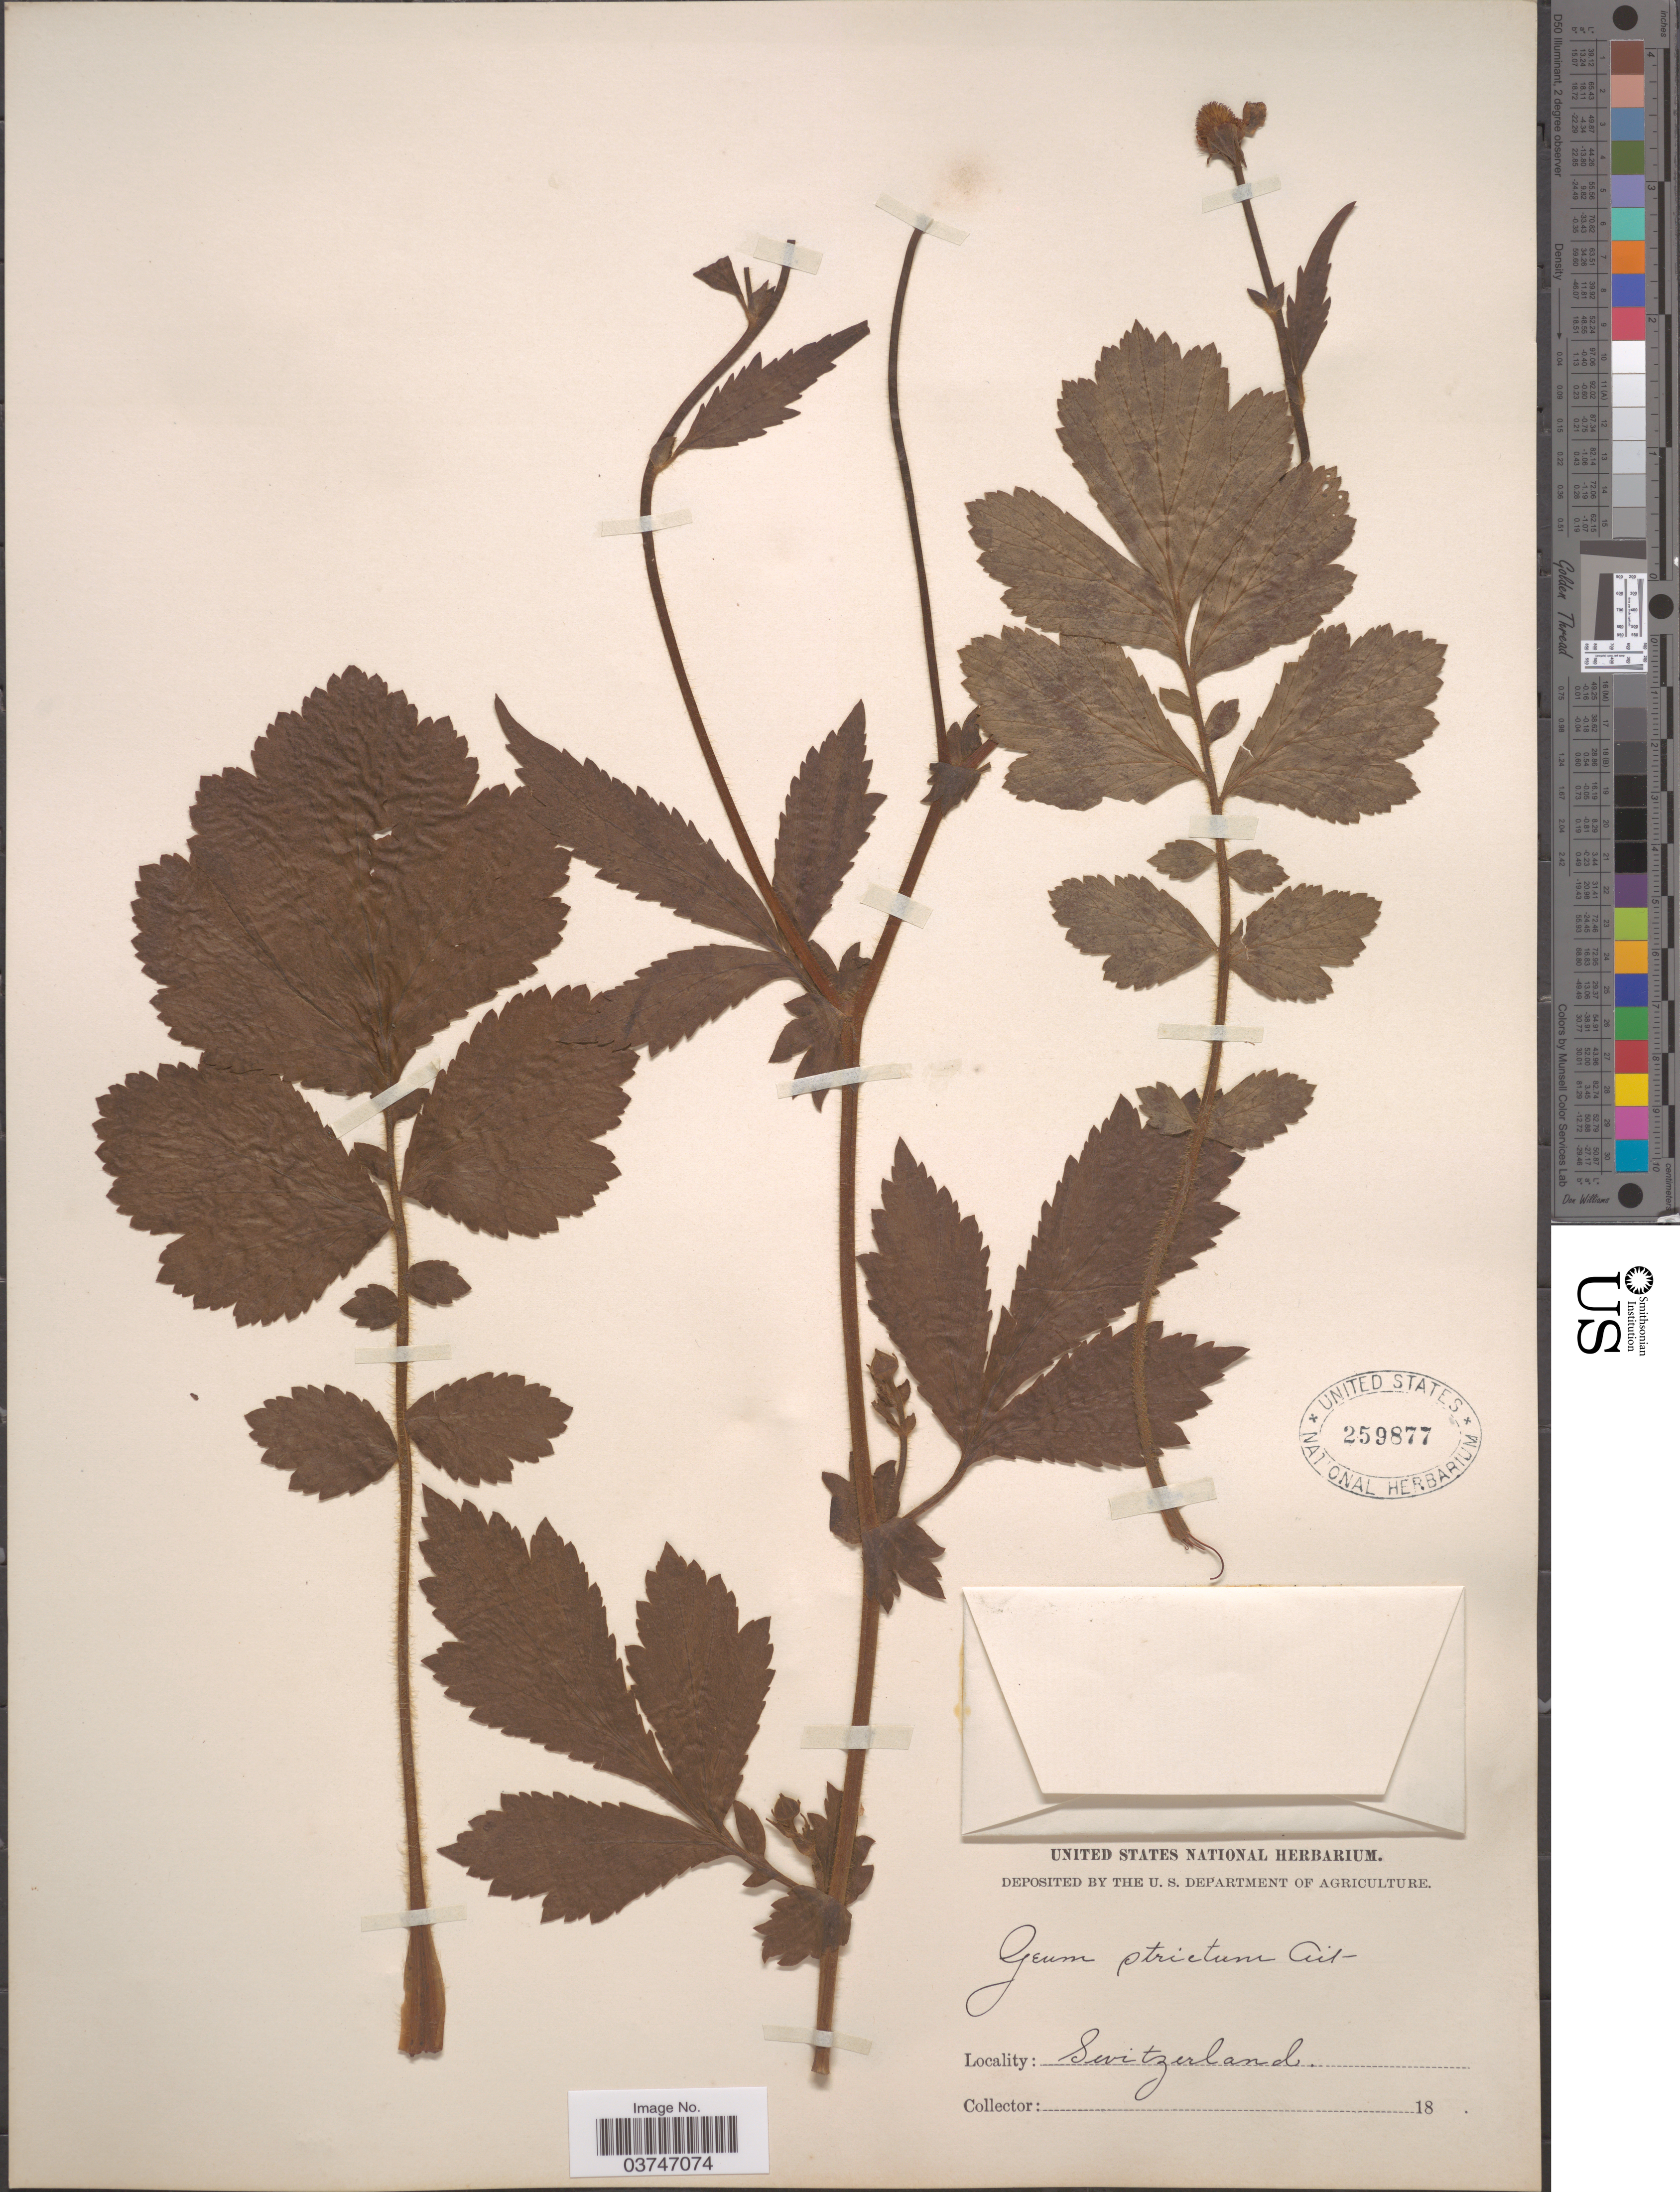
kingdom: Plantae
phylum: Tracheophyta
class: Magnoliopsida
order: Rosales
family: Rosaceae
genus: Geum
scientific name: Geum aleppicum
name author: Jacq.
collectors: ex herb. United States National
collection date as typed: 18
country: Switzerland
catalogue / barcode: US 259877